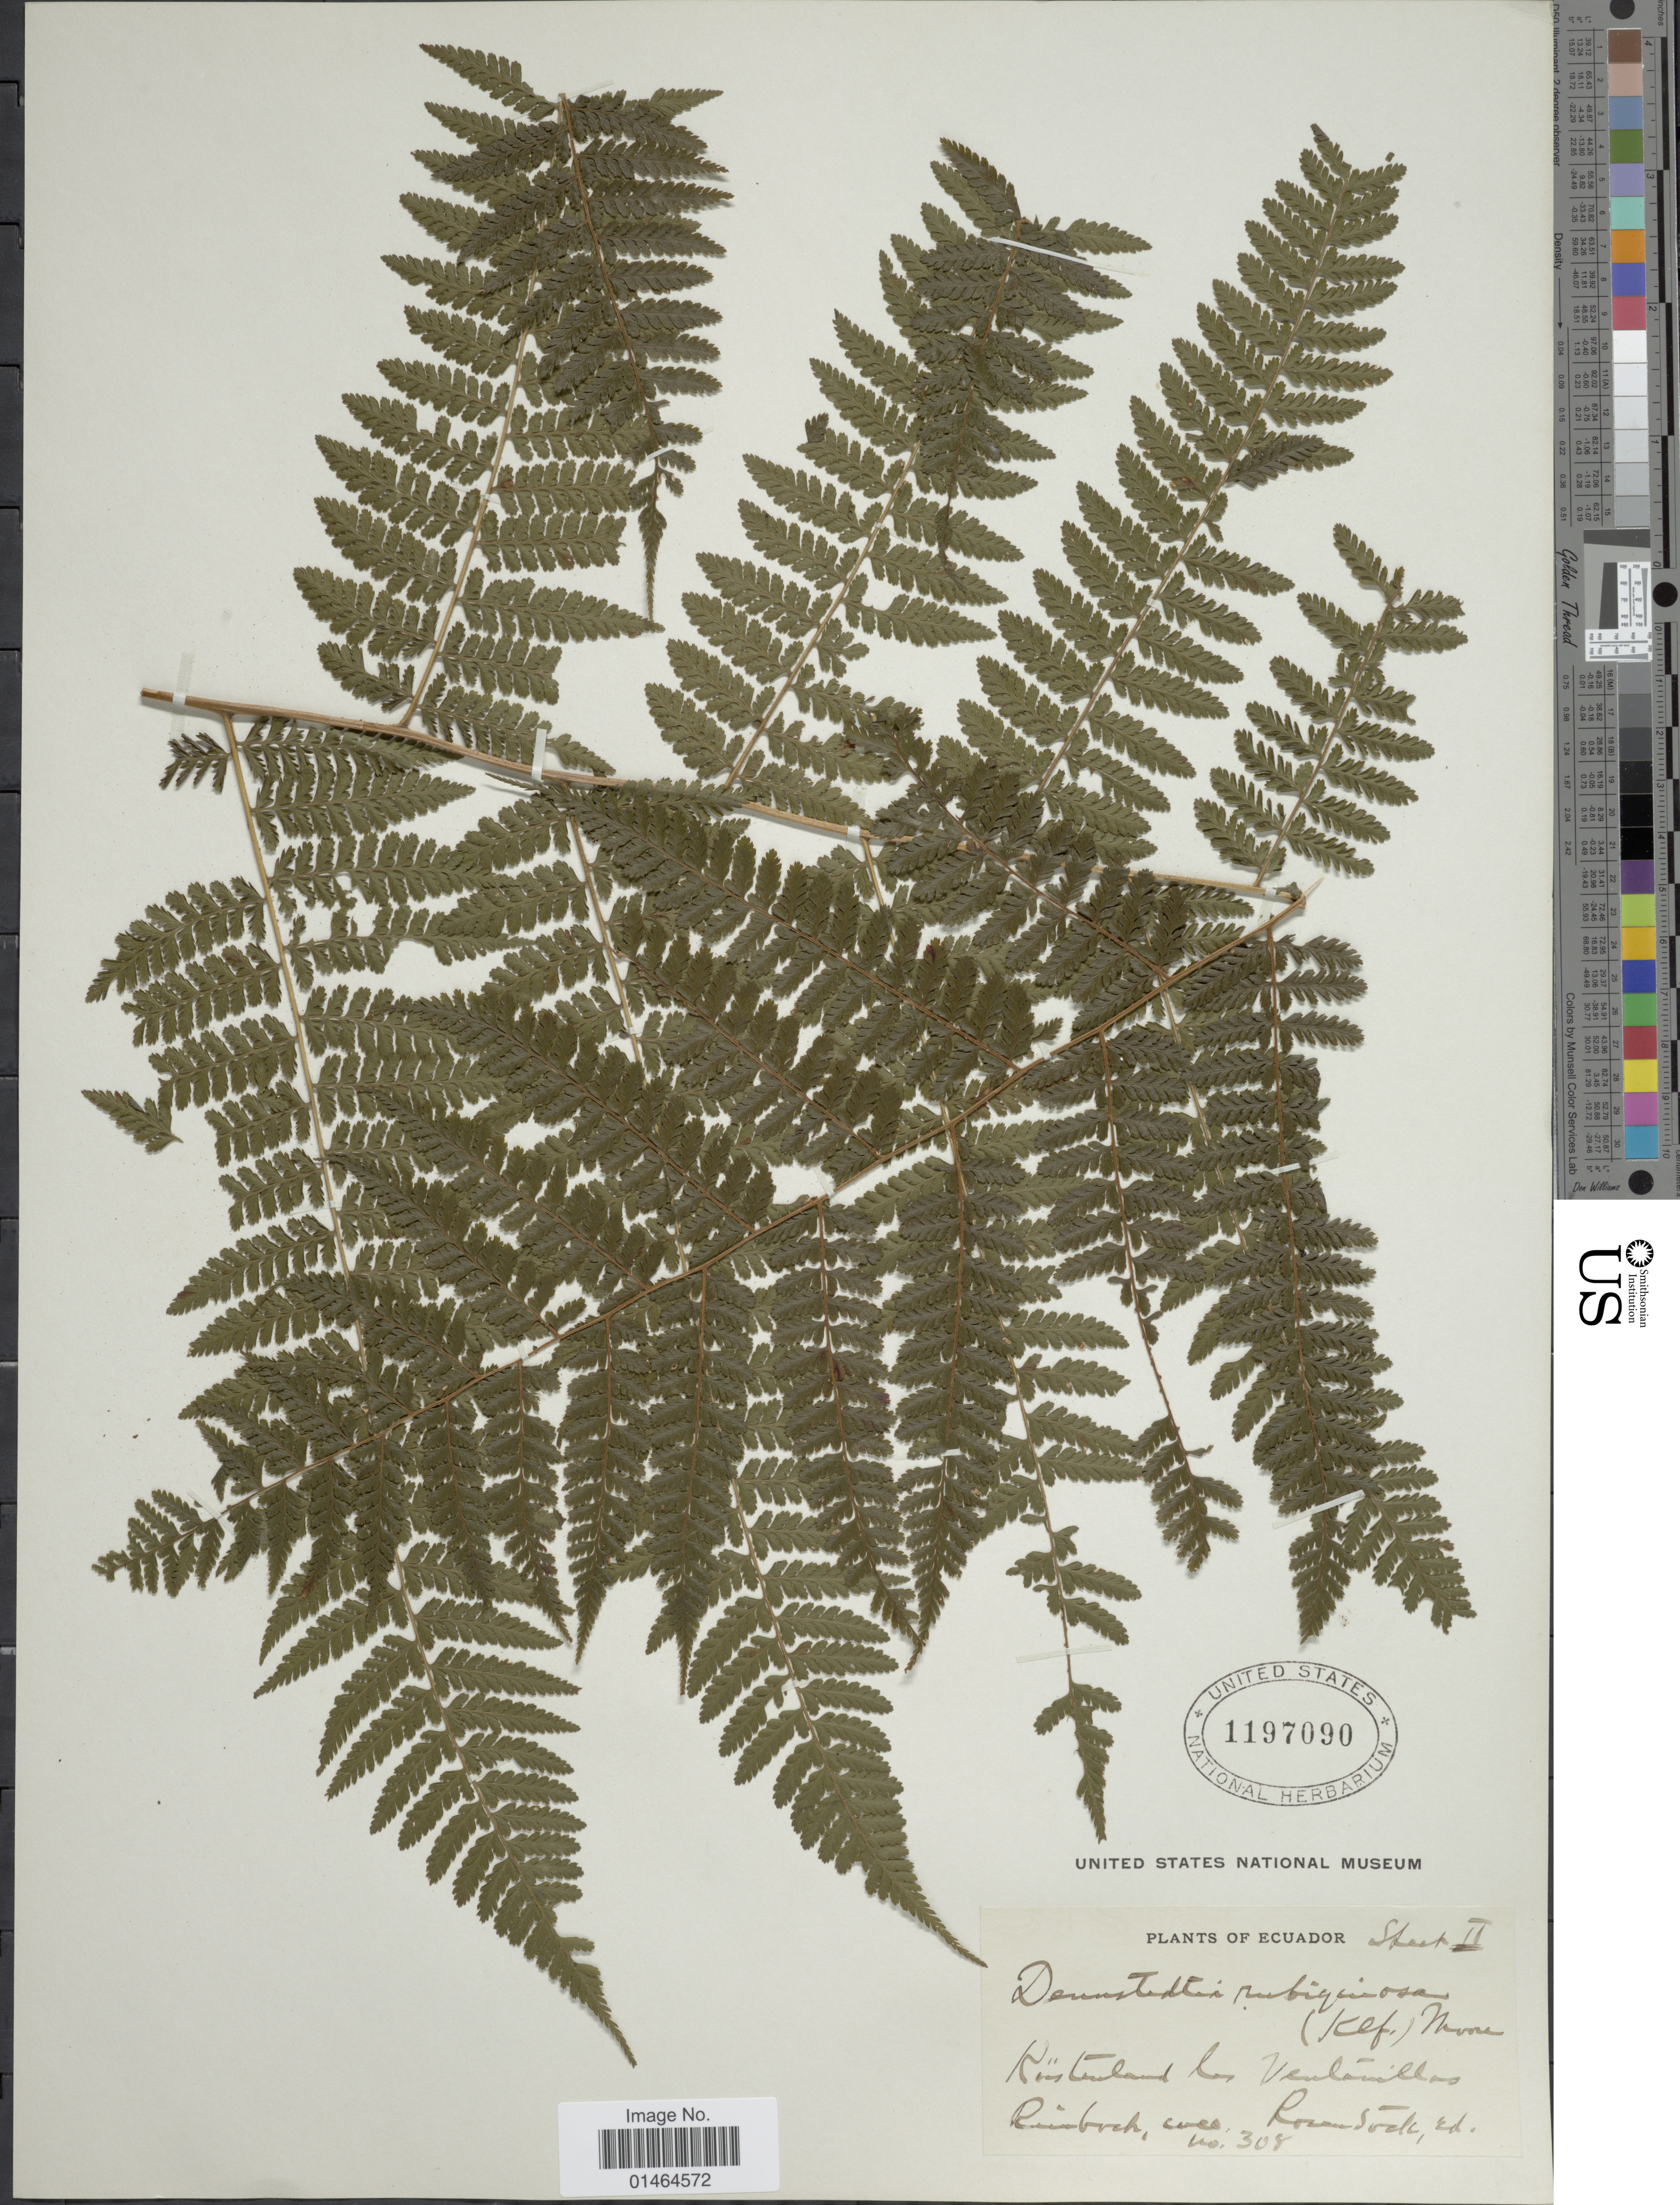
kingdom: Plantae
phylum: Tracheophyta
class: Polypodiopsida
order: Polypodiales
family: Dennstaedtiaceae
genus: Dennstaedtia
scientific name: Dennstaedtia cicutaria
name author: (Sw.) T. Moore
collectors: Rimbach & Rozensock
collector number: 308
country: Ecuador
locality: Küstenland les Ventanillas [interpreted]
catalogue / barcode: US 1197090